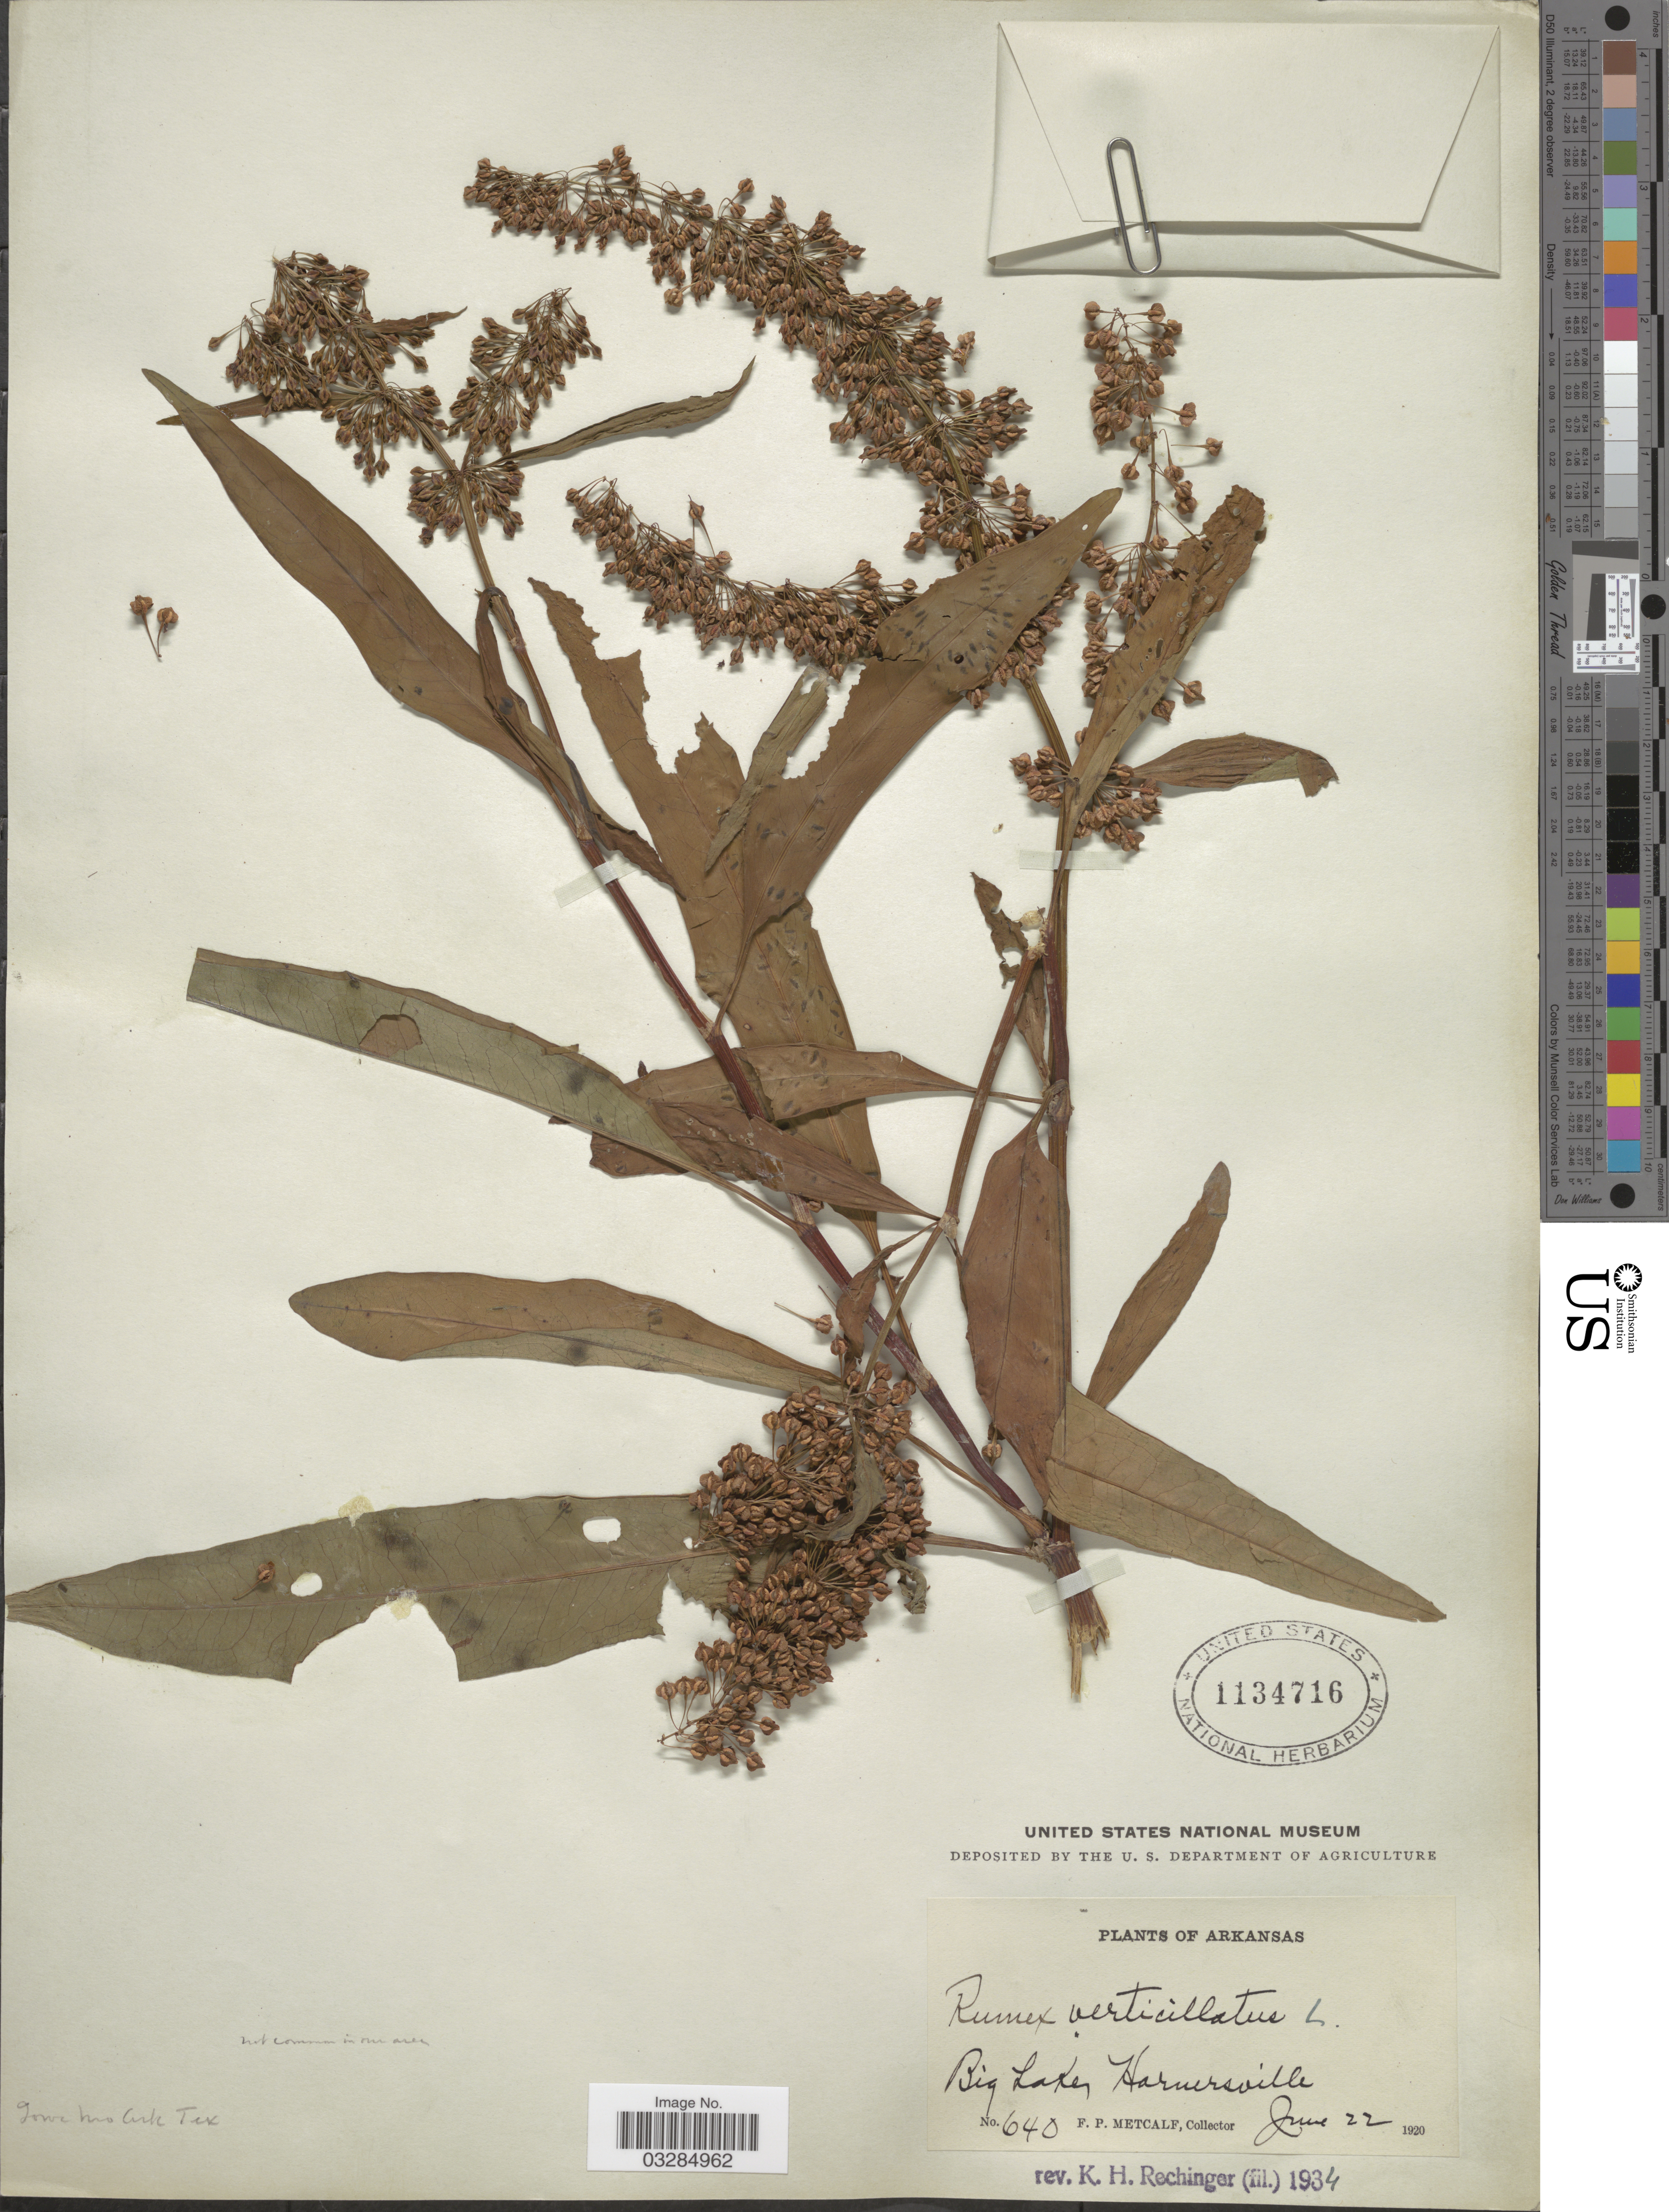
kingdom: Plantae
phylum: Tracheophyta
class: Magnoliopsida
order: Caryophyllales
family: Polygonaceae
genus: Rumex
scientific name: Rumex verticillatus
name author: L.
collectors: F. Metcalf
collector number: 640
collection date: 1920-06-22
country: United States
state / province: Arkansas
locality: Big Lake, Harnersville.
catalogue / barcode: US 1134716